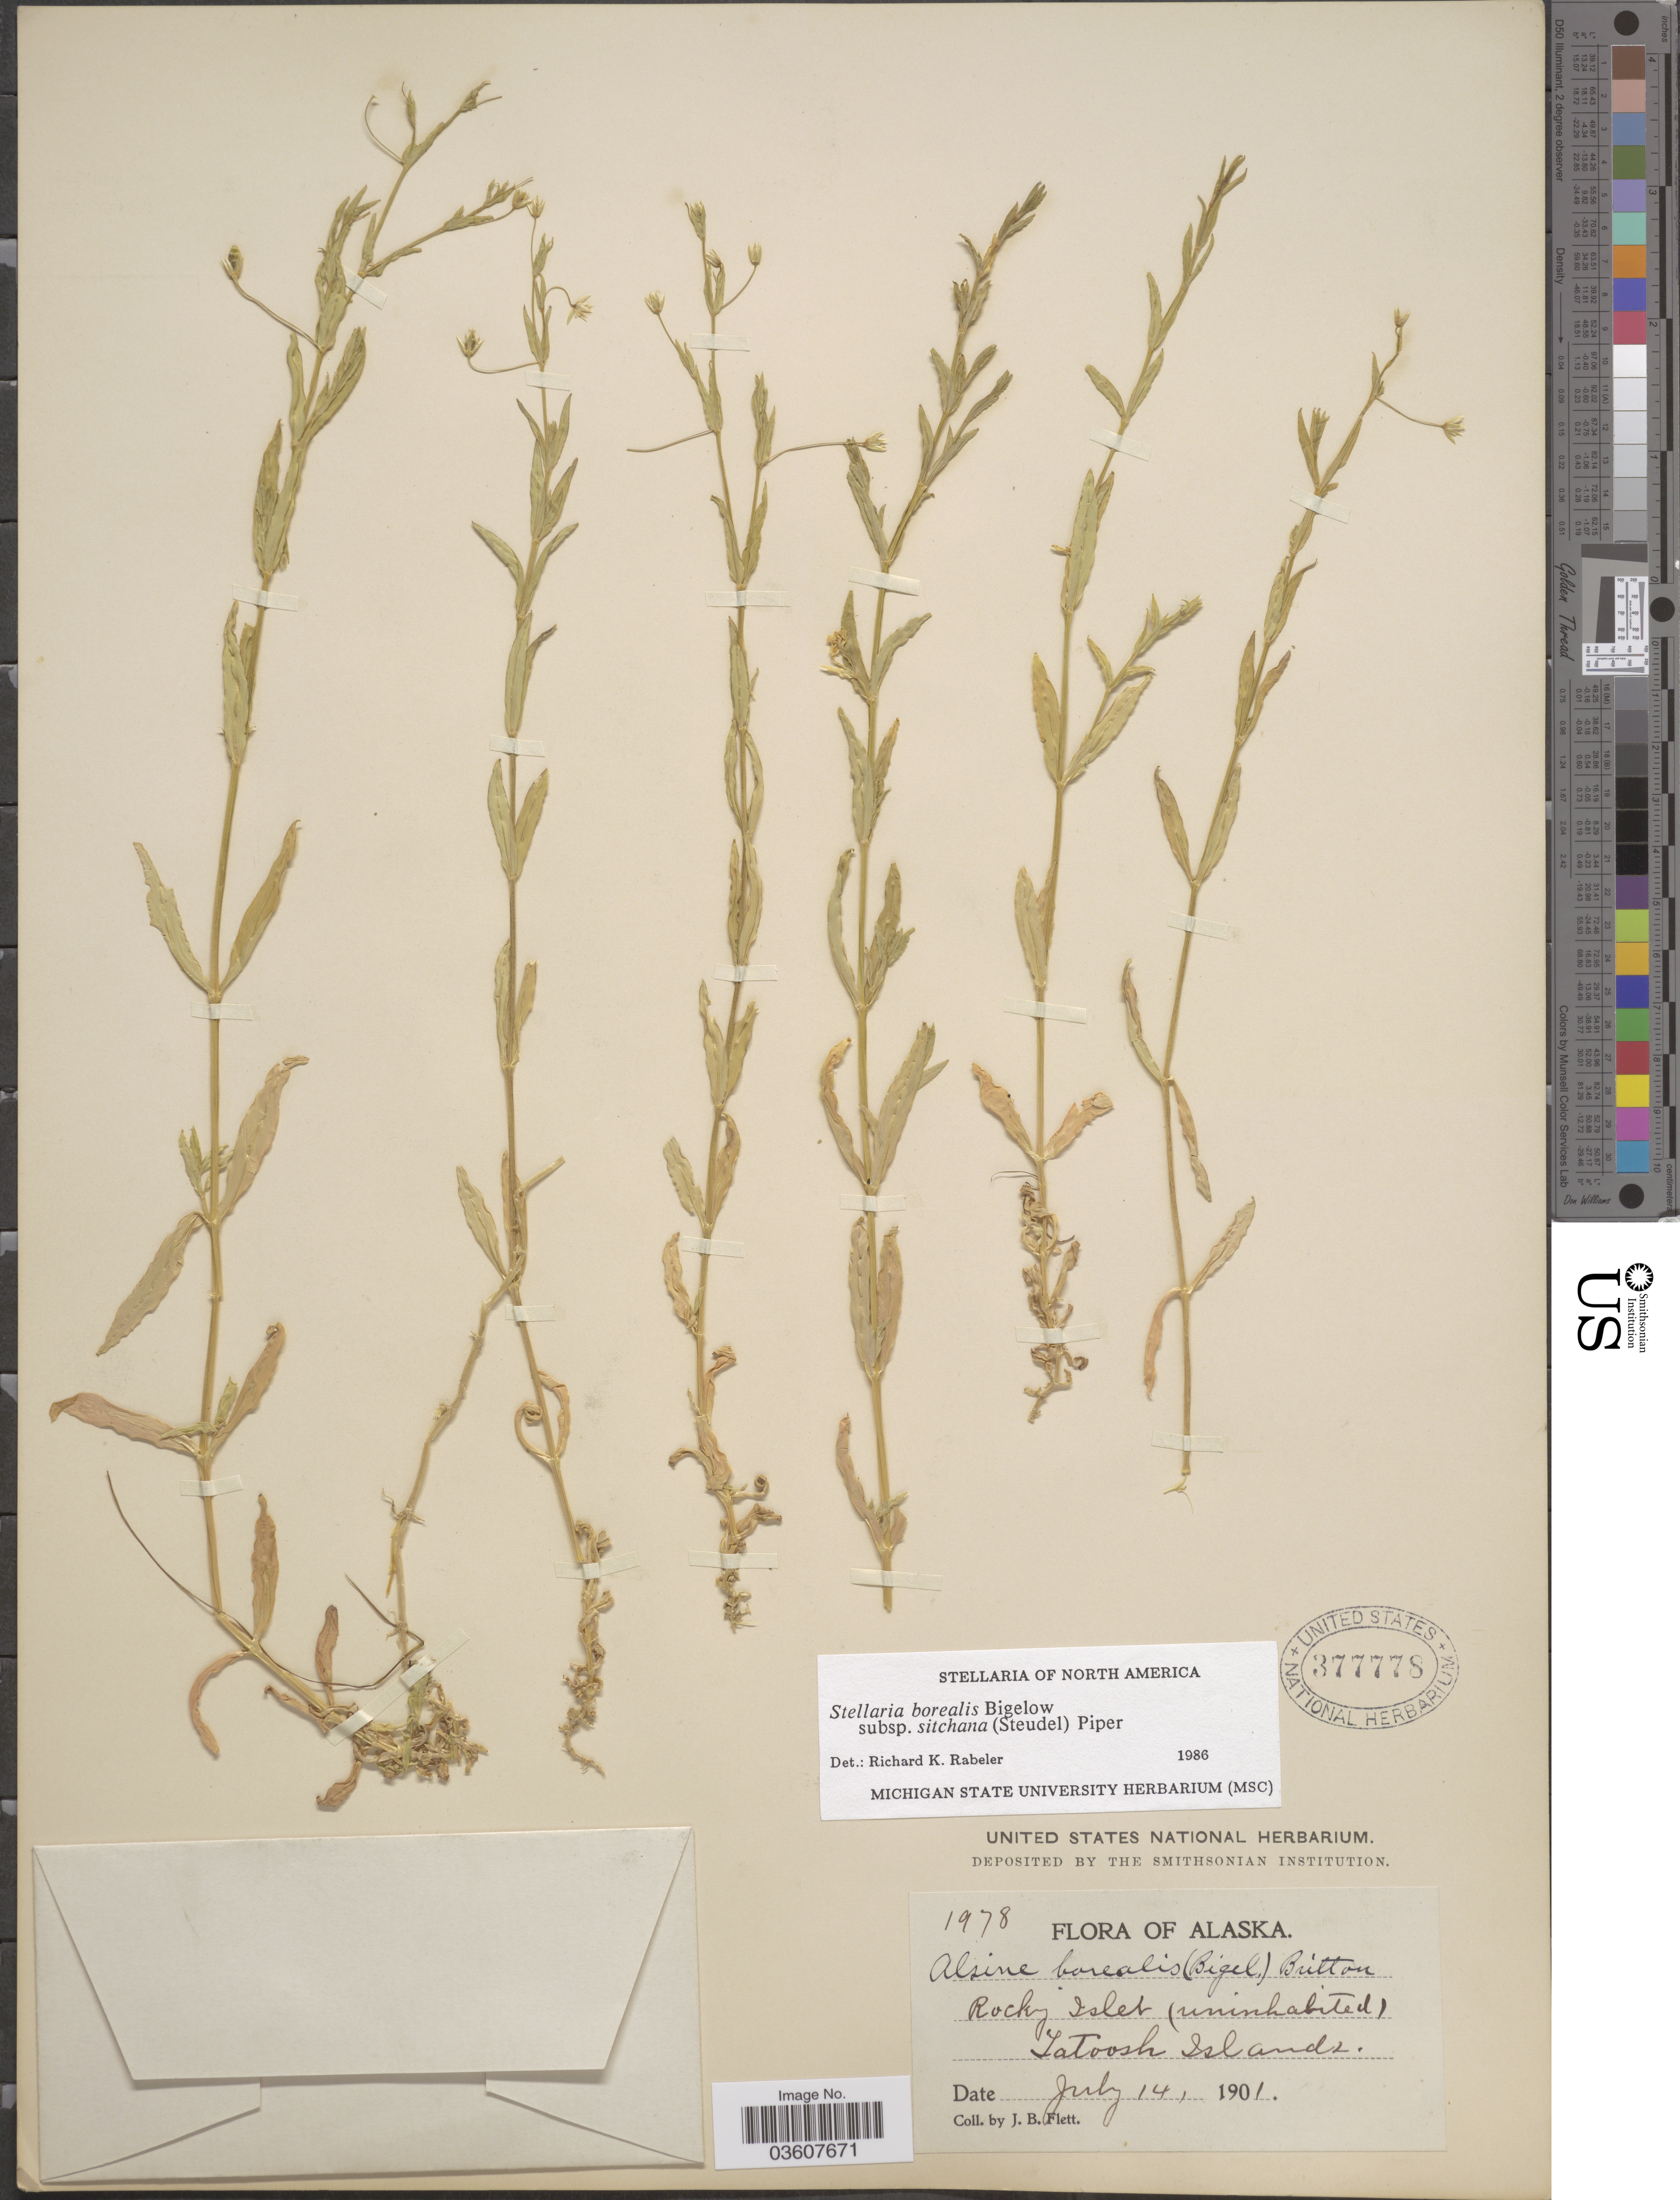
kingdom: Plantae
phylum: Tracheophyta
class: Magnoliopsida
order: Caryophyllales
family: Caryophyllaceae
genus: Stellaria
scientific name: Stellaria borealis subsp. sitchana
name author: (Steud.) Piper & Beattie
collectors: J. Flett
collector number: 1978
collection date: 1901-07-14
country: United States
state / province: Alaska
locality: Rocky Islet (Uninhabited) Tatoosh Islands.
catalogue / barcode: US 377778